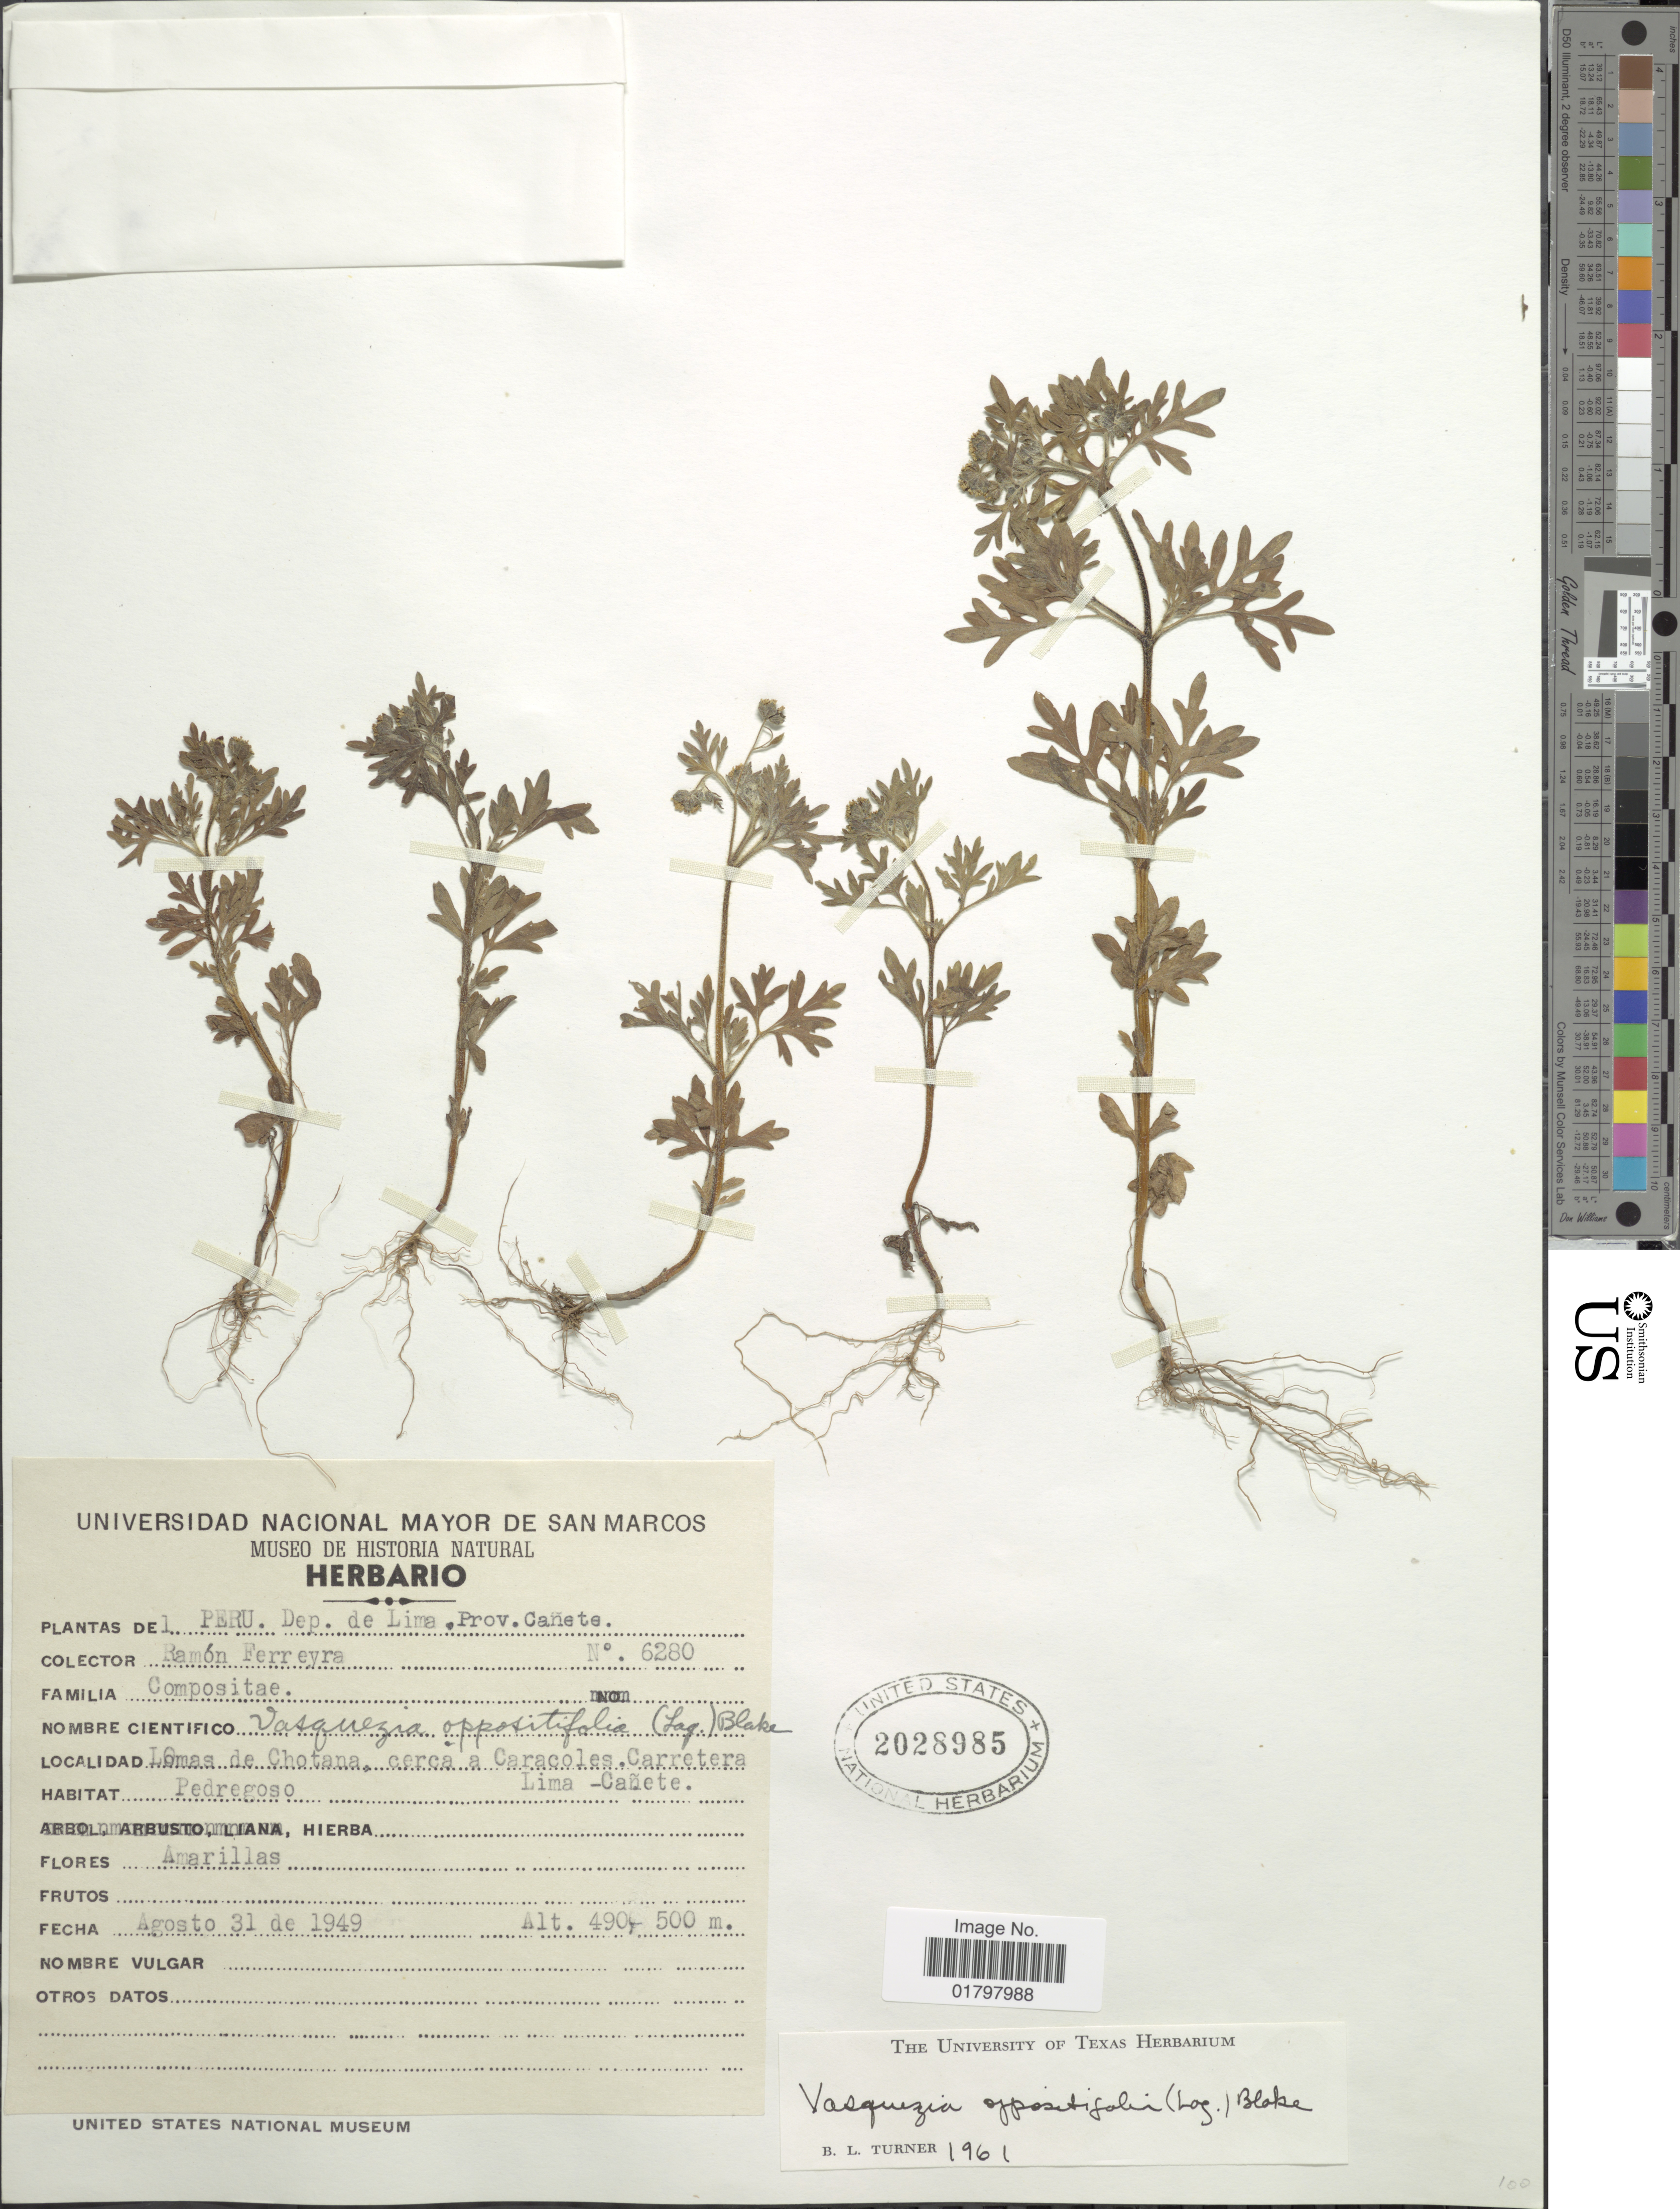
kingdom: Plantae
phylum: Tracheophyta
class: Magnoliopsida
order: Asterales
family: Asteraceae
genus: Vasquesia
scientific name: Vasquesia oppositifolia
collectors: R. A. Ferreyra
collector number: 6280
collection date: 1949-08-31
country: Peru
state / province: Lima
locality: Dep. de Lima. Prov. Cañete. Lomas de Chotana, cerca a Caracoles. Carretera Lima - Cañete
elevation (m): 490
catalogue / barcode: US 2028985